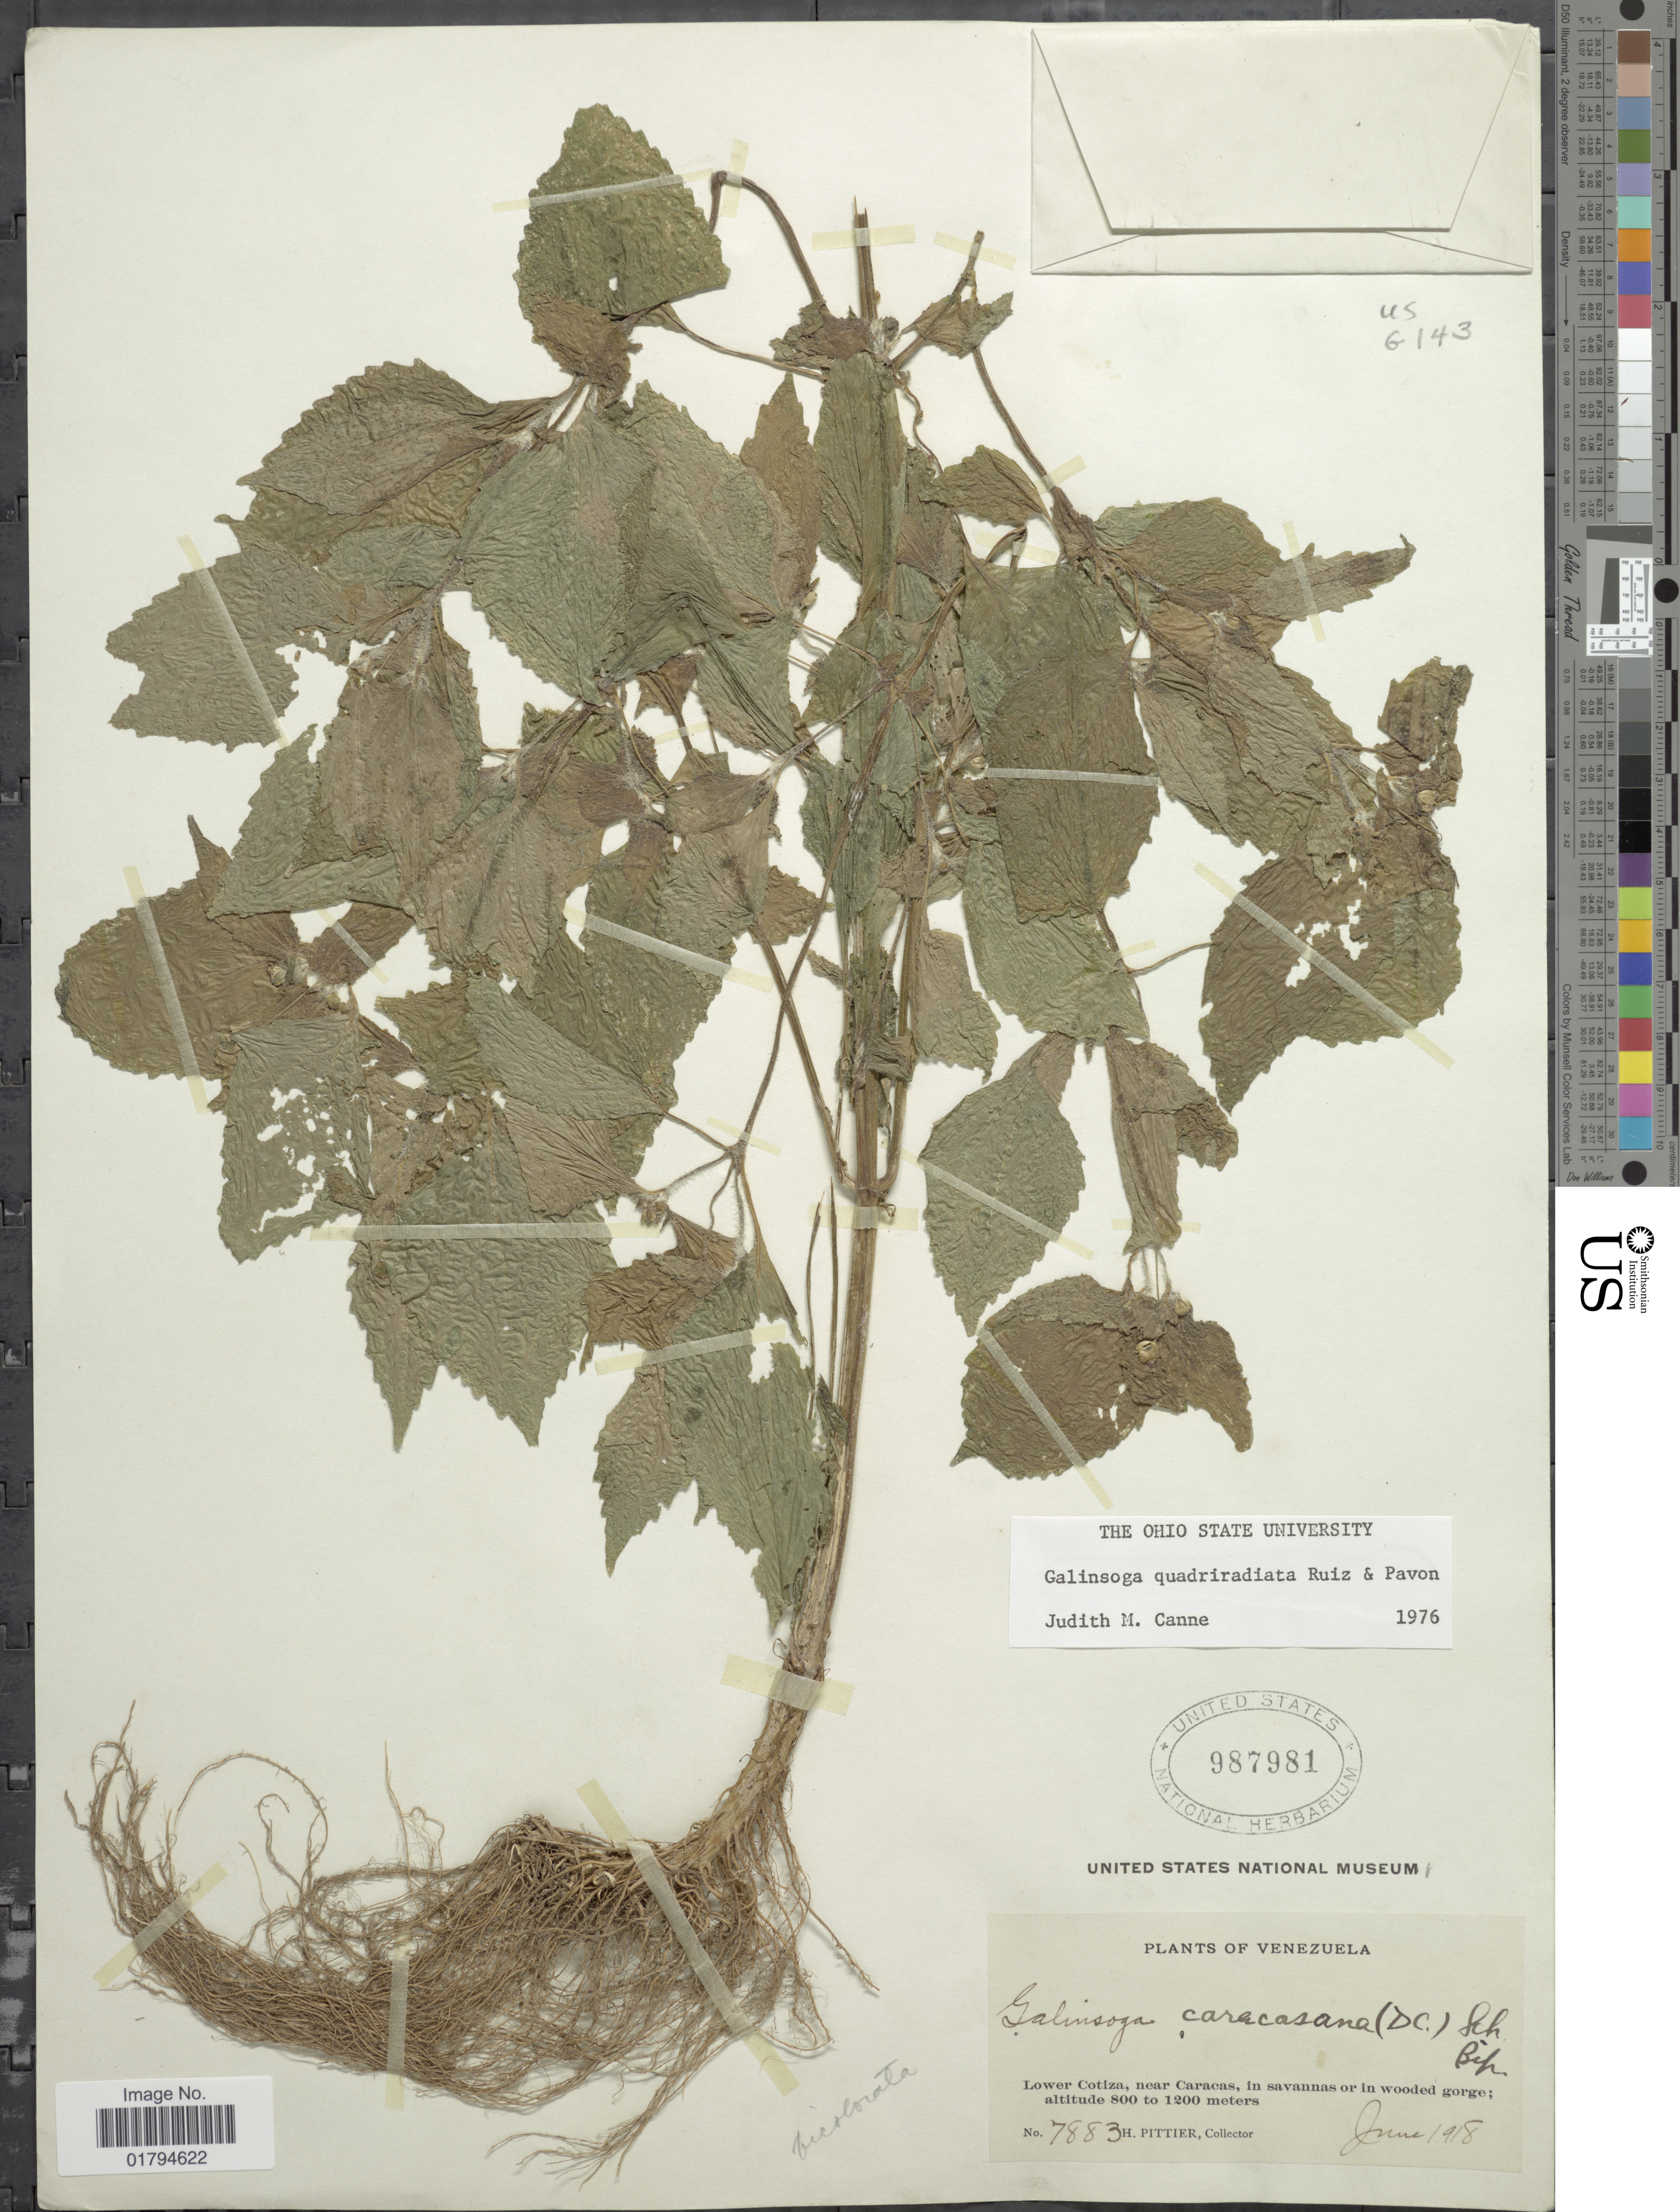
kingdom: Plantae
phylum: Tracheophyta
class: Magnoliopsida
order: Asterales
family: Asteraceae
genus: Galinsoga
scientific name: Galinsoga quadriradiata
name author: Ruiz & Pav.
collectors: H. F. Pittier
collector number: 7883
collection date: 1918-06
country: Venezuela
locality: Lower Cotiza, near Caracas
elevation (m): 800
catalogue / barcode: US 987981